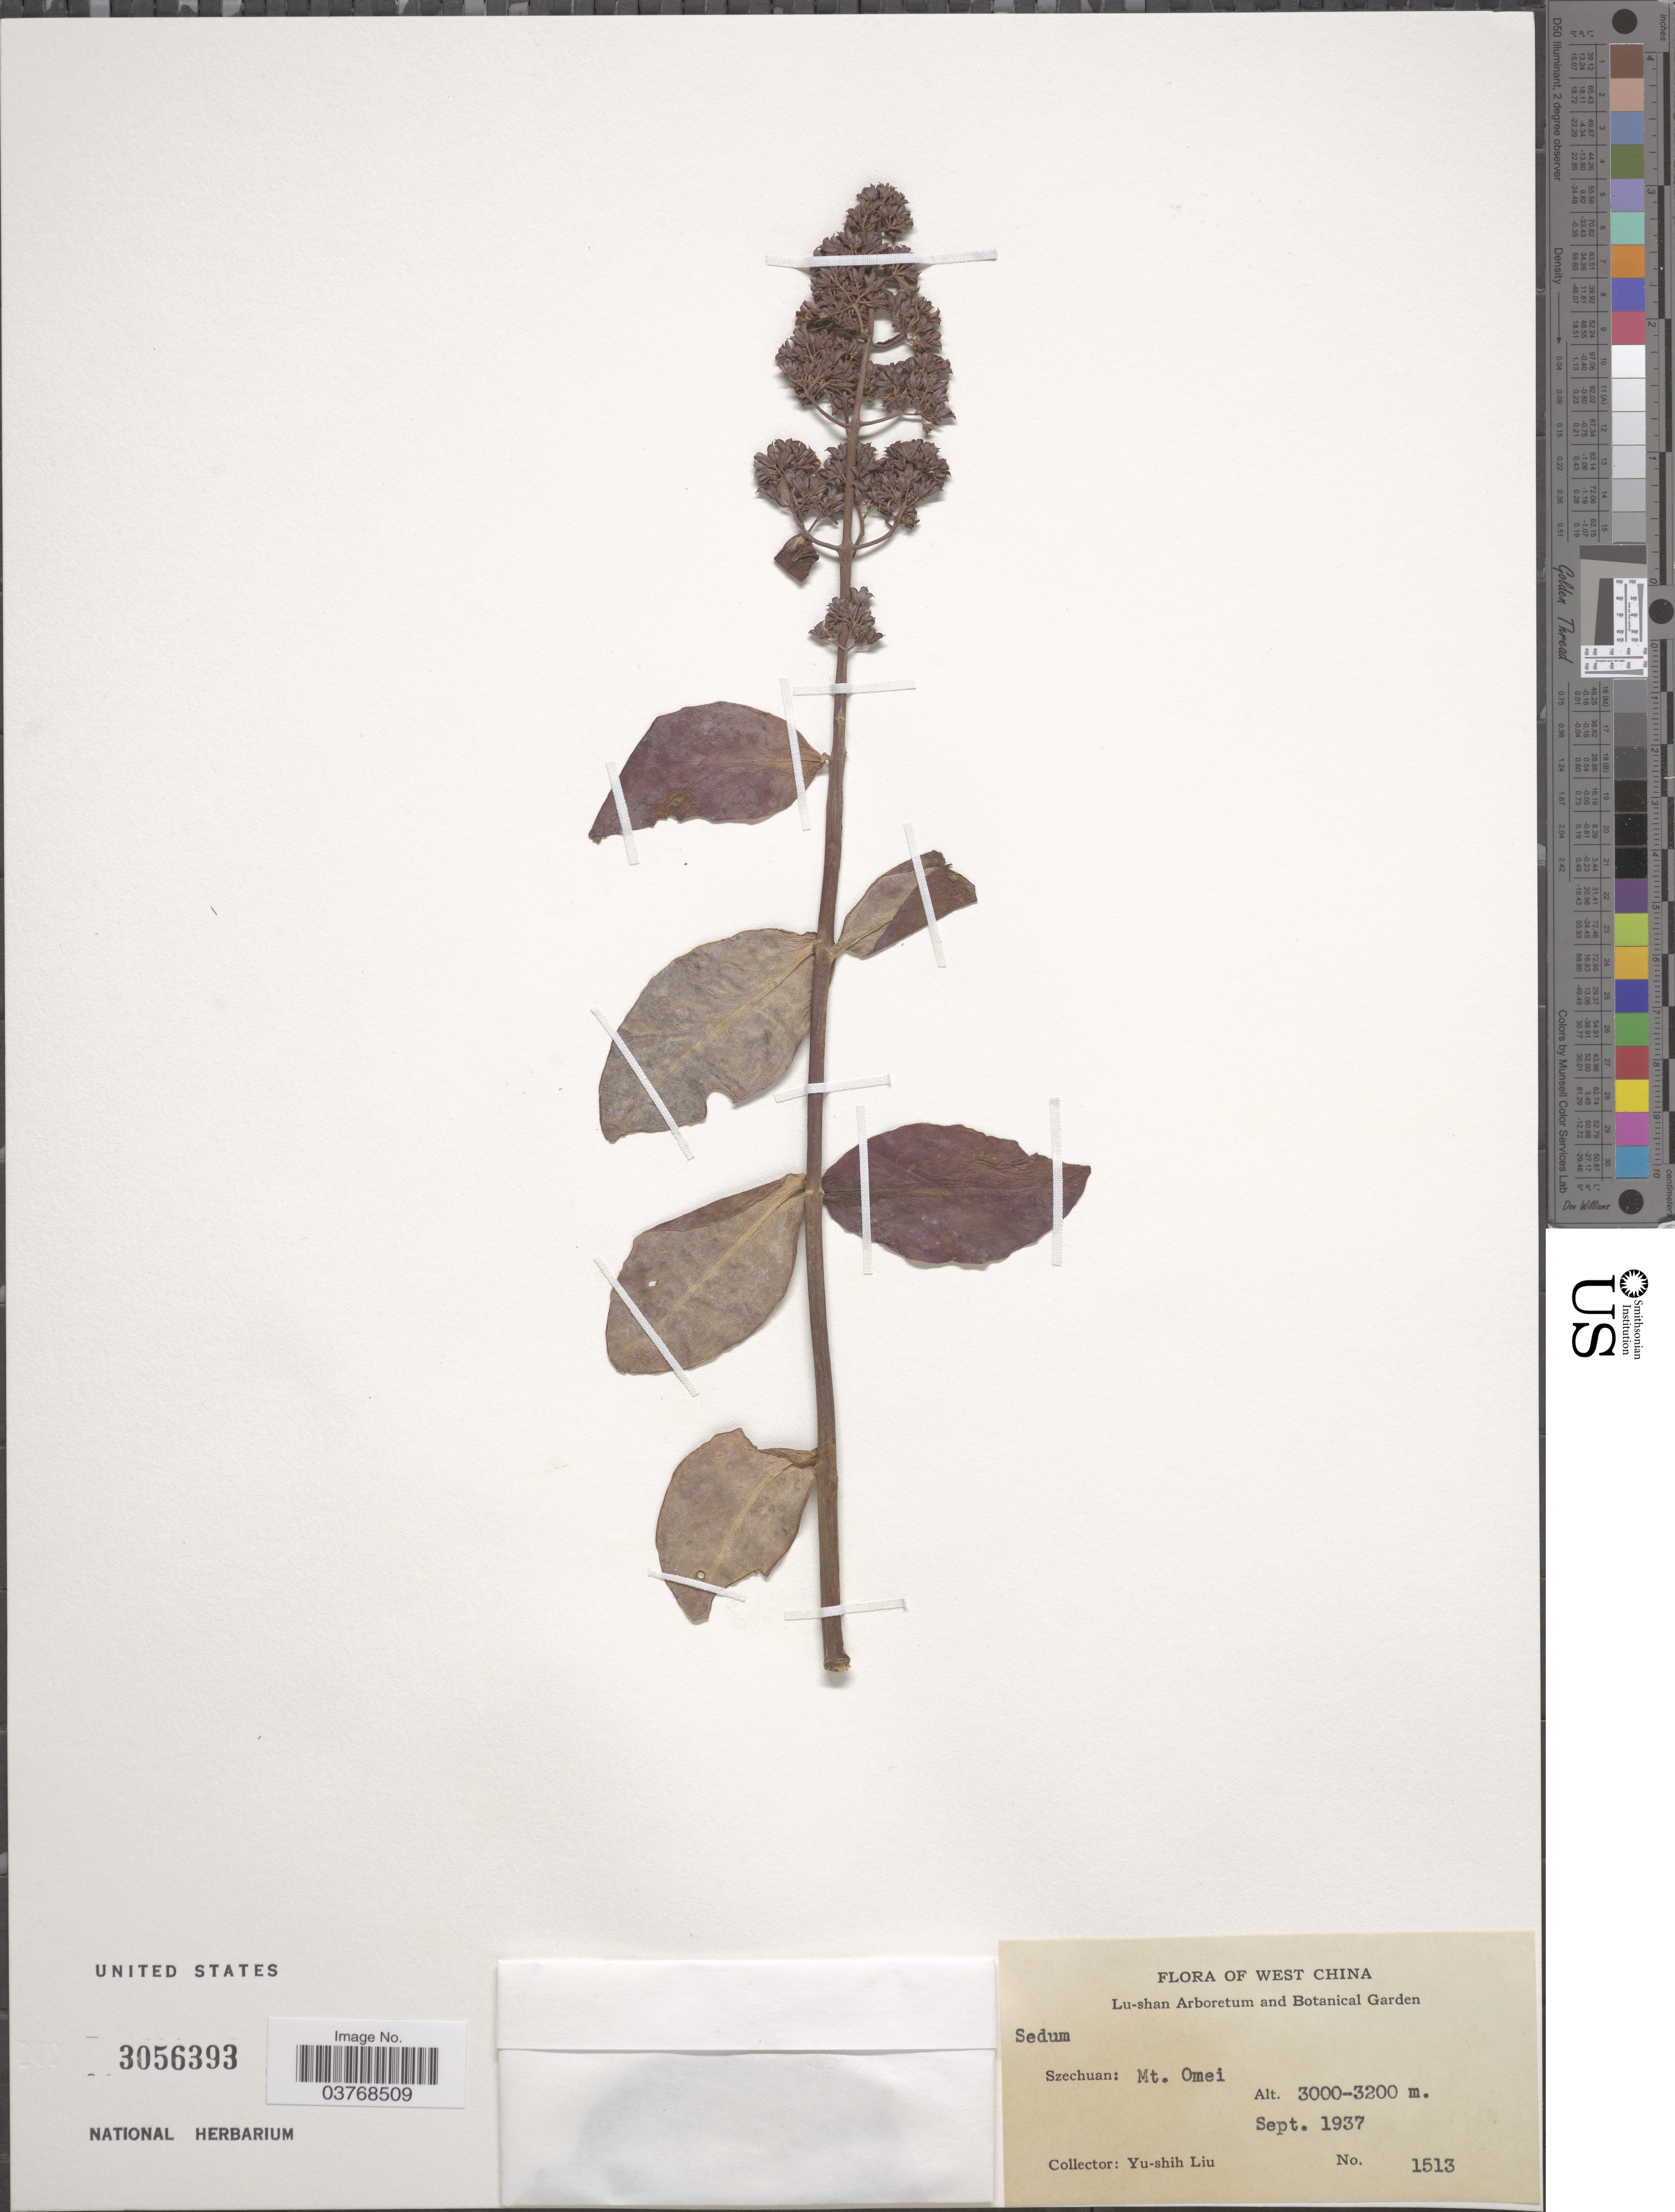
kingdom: Plantae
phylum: Tracheophyta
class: Magnoliopsida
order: Saxifragales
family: Crassulaceae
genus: Sedum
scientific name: Sedum sp.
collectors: Y.-S. Liu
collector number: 1513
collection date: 1937-09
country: China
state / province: Sichuan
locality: West China. Szechuan: Mt. Omei.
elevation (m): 3000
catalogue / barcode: US 3056393